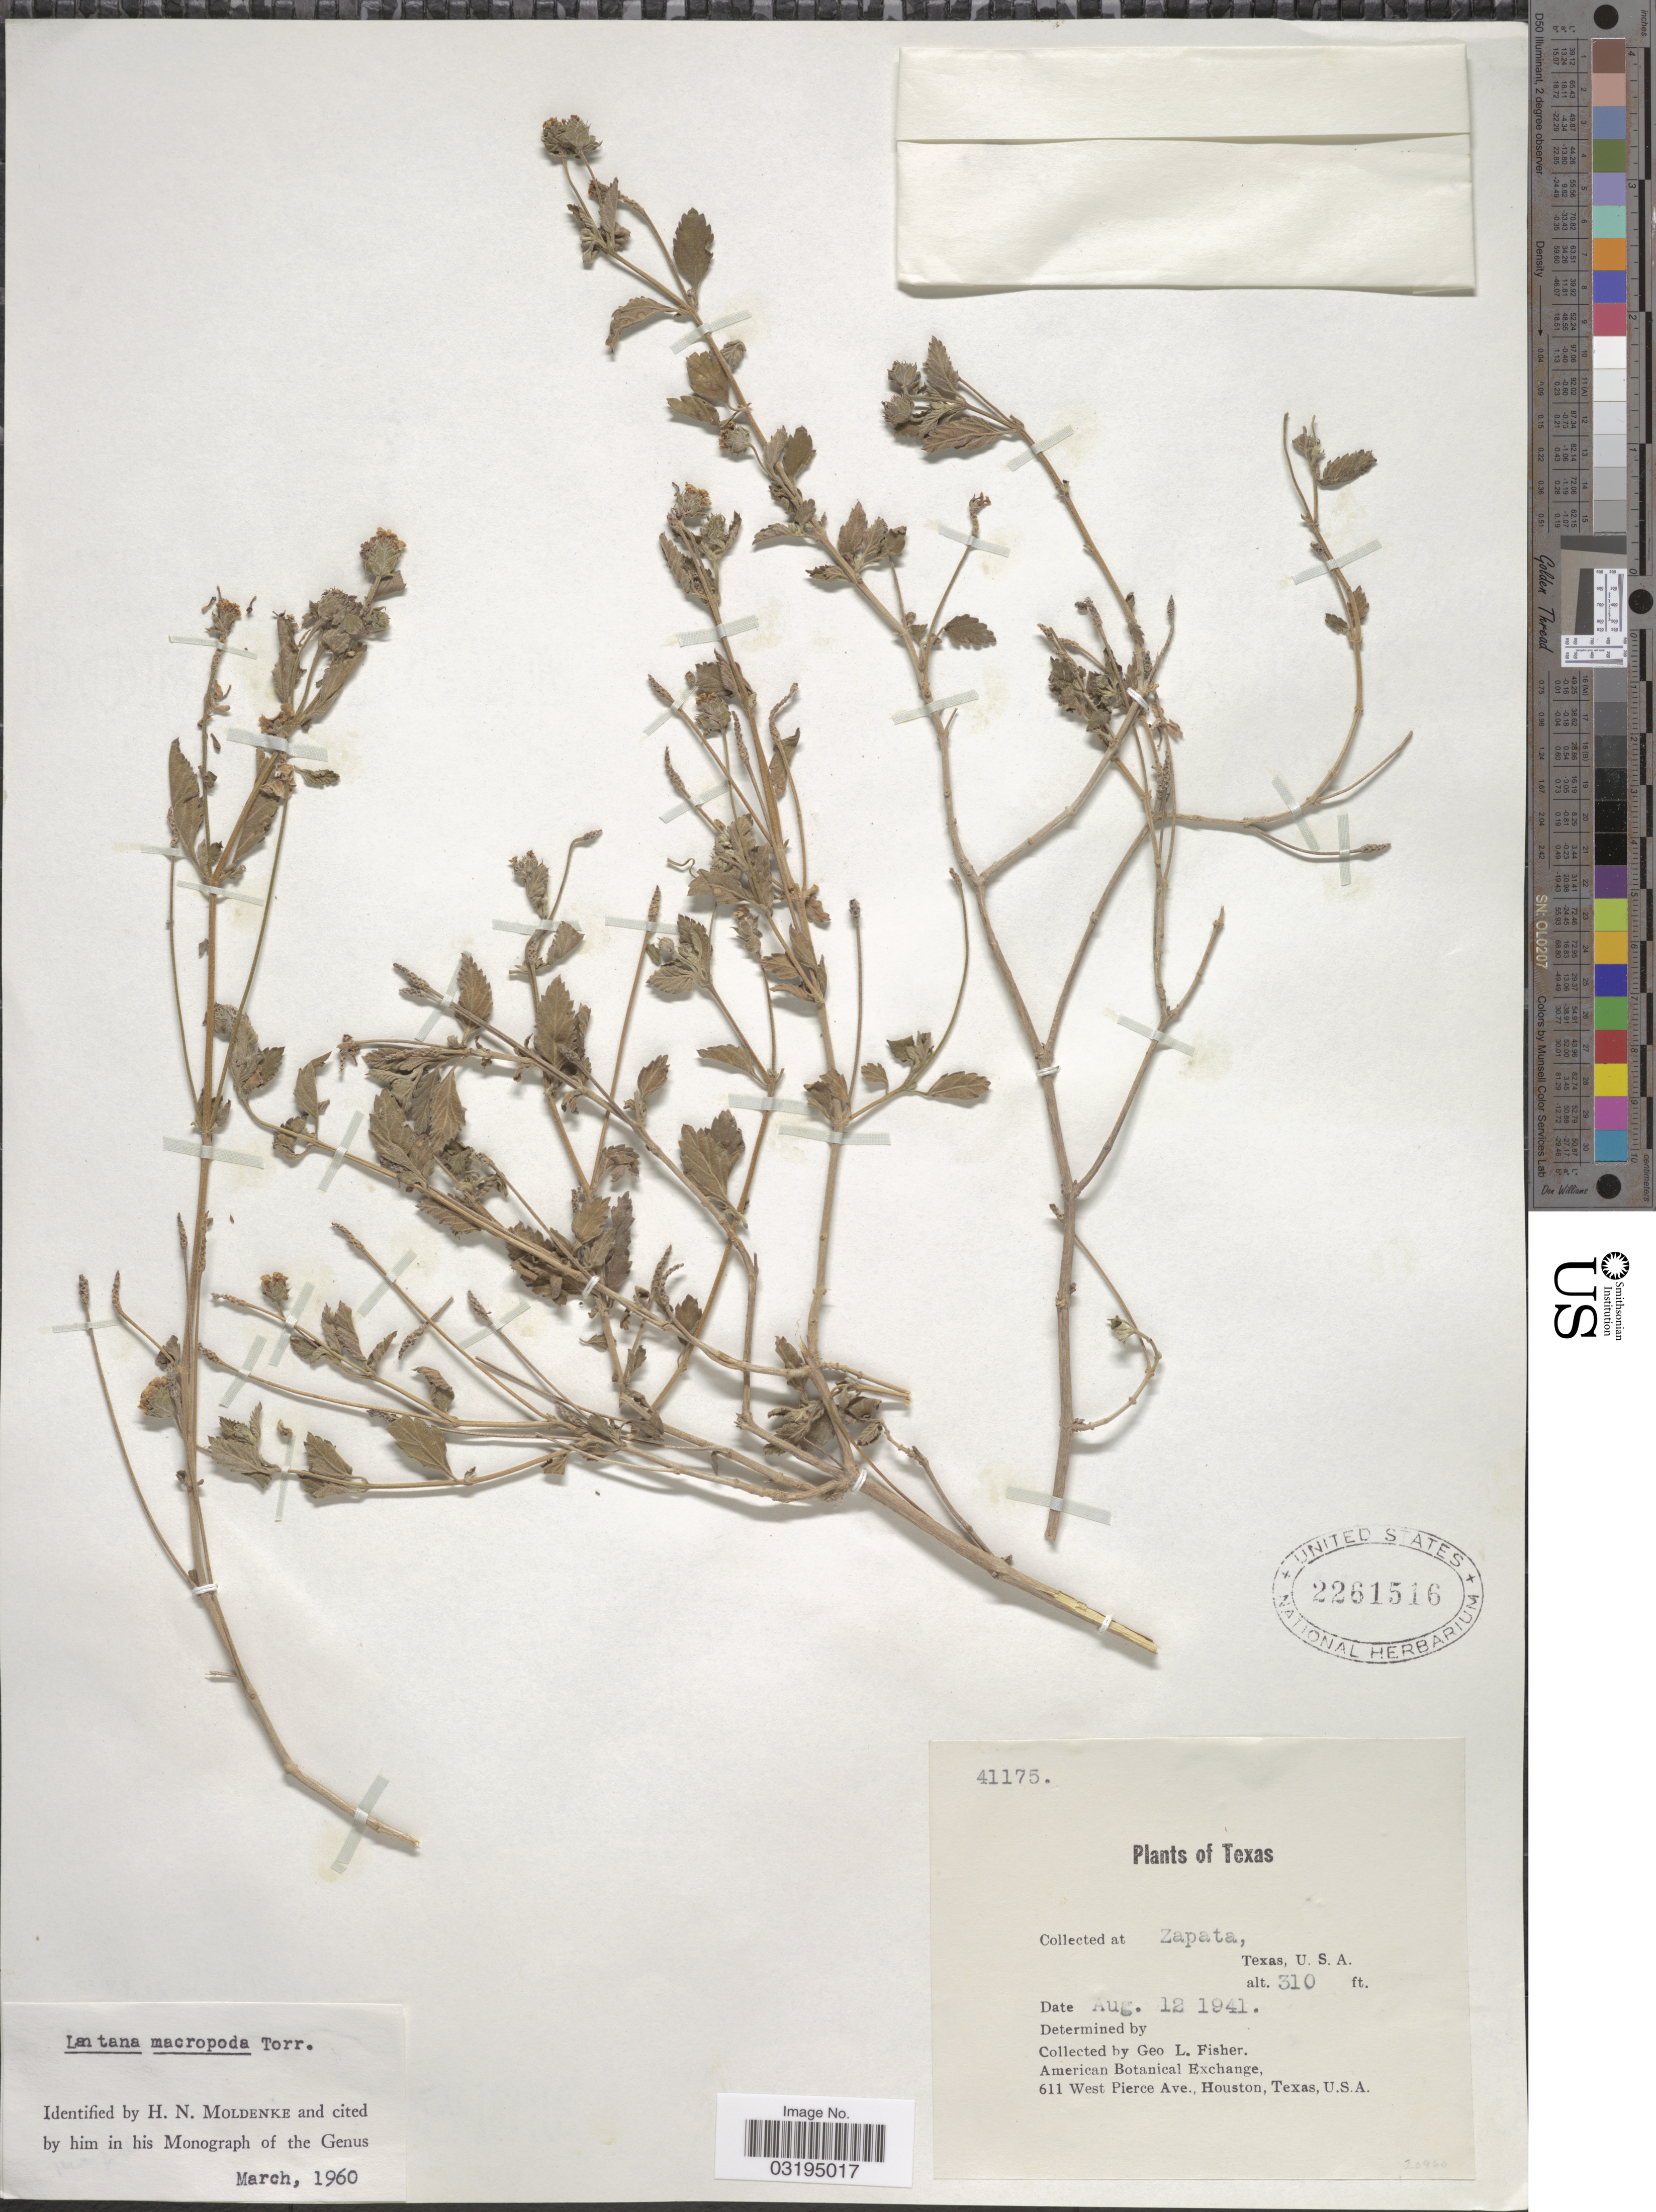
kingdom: Plantae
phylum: Tracheophyta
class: Magnoliopsida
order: Lamiales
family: Verbenaceae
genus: Lantana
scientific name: Lantana macropoda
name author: Torr.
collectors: G. L. Fisher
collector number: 41175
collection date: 1941-08-12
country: United States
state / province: Texas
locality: Zapata.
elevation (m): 94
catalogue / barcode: US 2261516